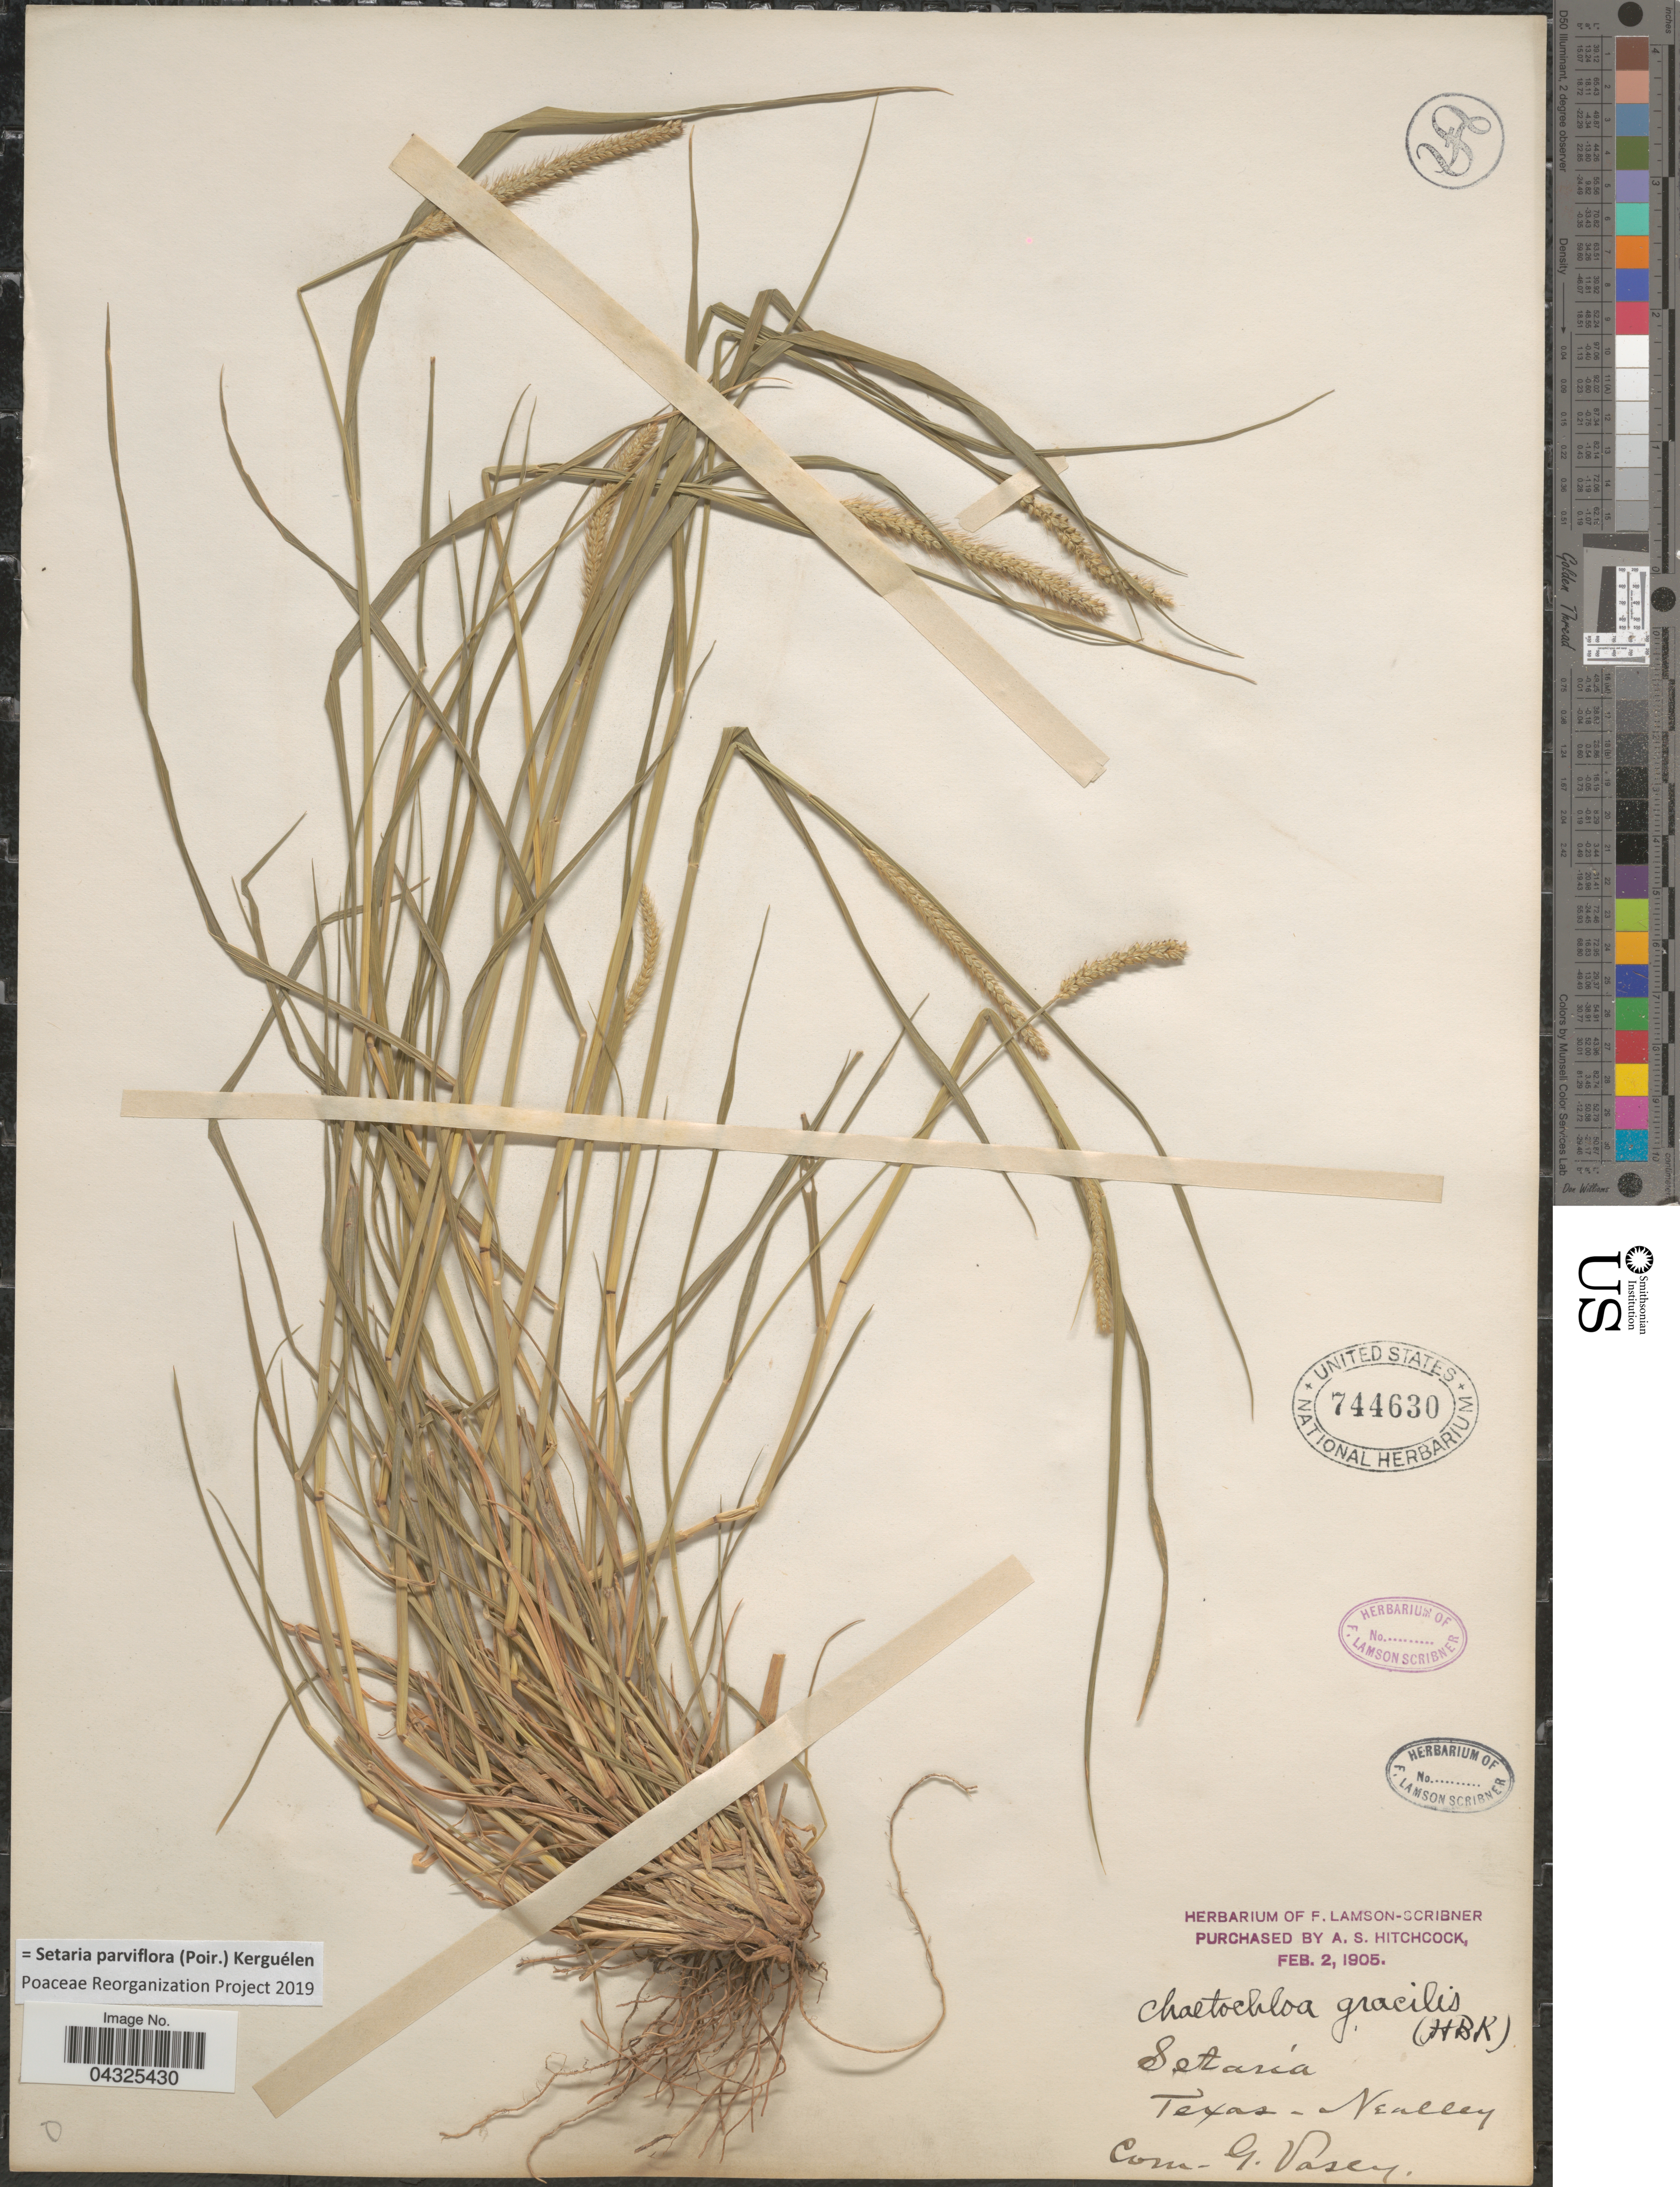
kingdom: Plantae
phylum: Tracheophyta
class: Liliopsida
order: Poales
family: Poaceae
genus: Setaria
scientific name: Setaria parviflora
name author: (Poir.) Kerguélen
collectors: Nealley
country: United States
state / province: Texas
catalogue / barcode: US 744630